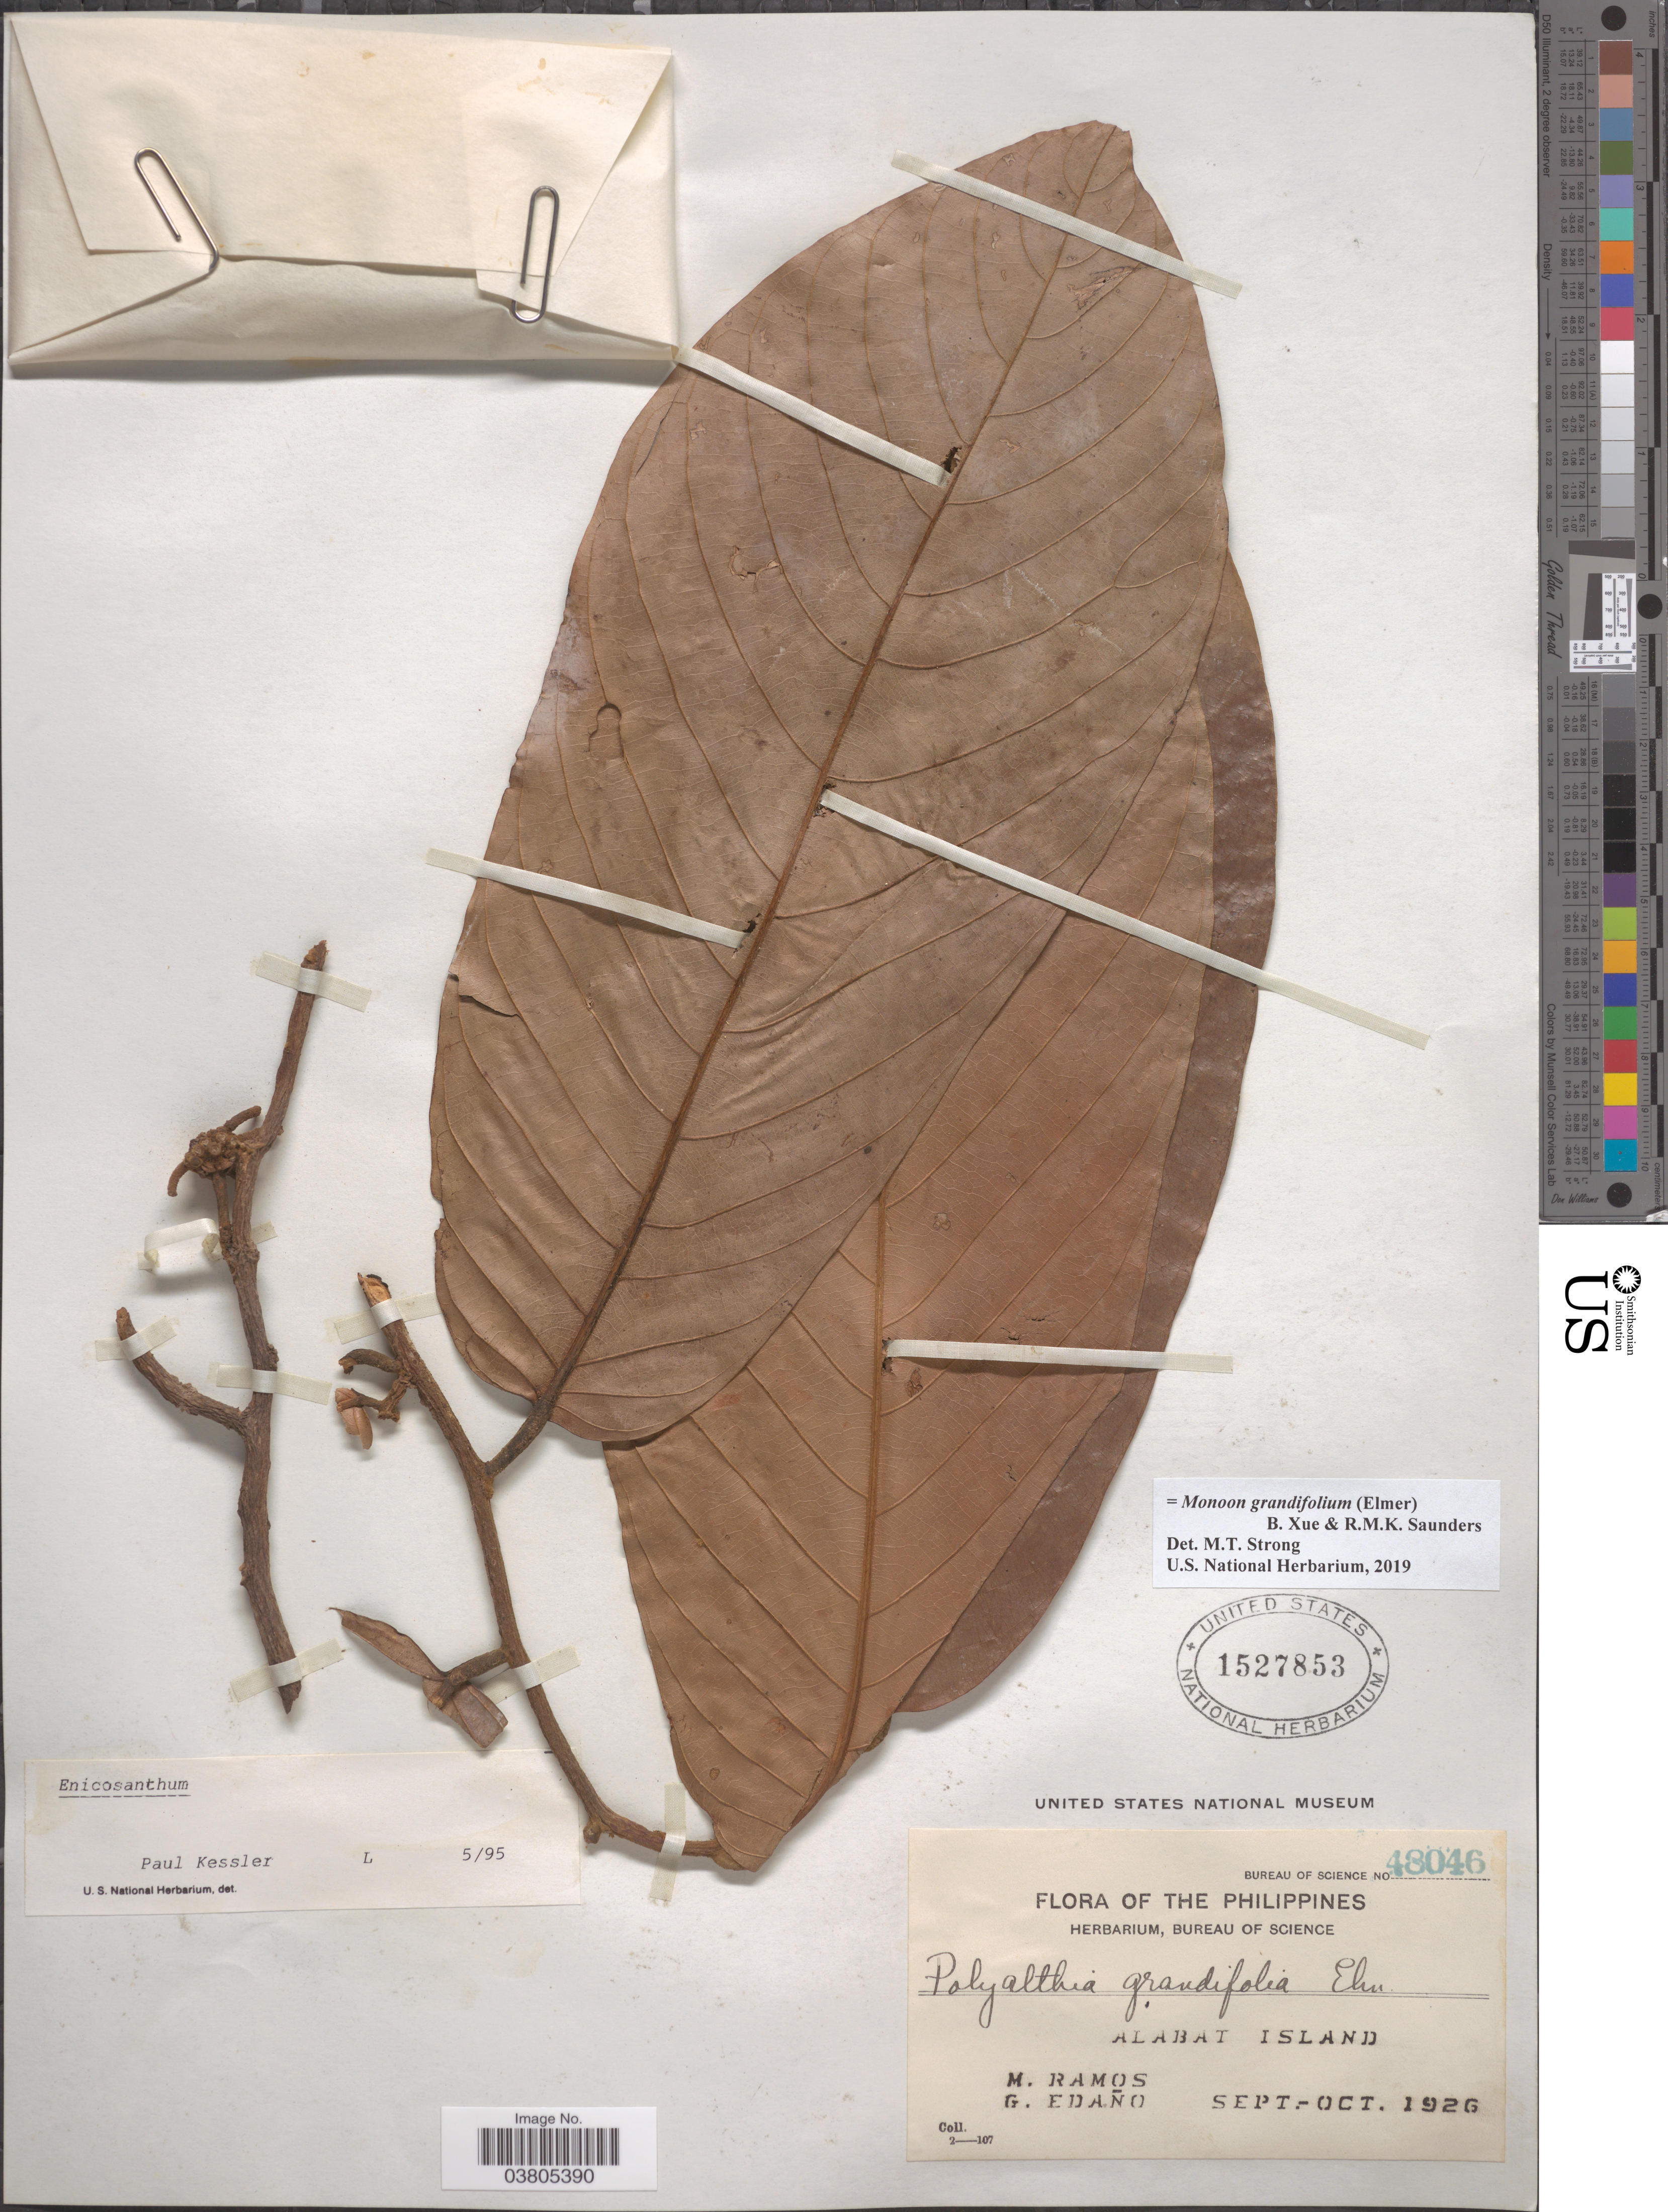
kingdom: Plantae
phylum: Tracheophyta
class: Magnoliopsida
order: Magnoliales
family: Annonaceae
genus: Monoon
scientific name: Monoon grandifolium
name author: (Elmer) B. Xue & R.M.K. Saunders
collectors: M. Ramos & G. Edaño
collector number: Bureau of Science 48046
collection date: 1926-09/1926-10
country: Philippines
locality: Alabat Island.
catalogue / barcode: US 1527853